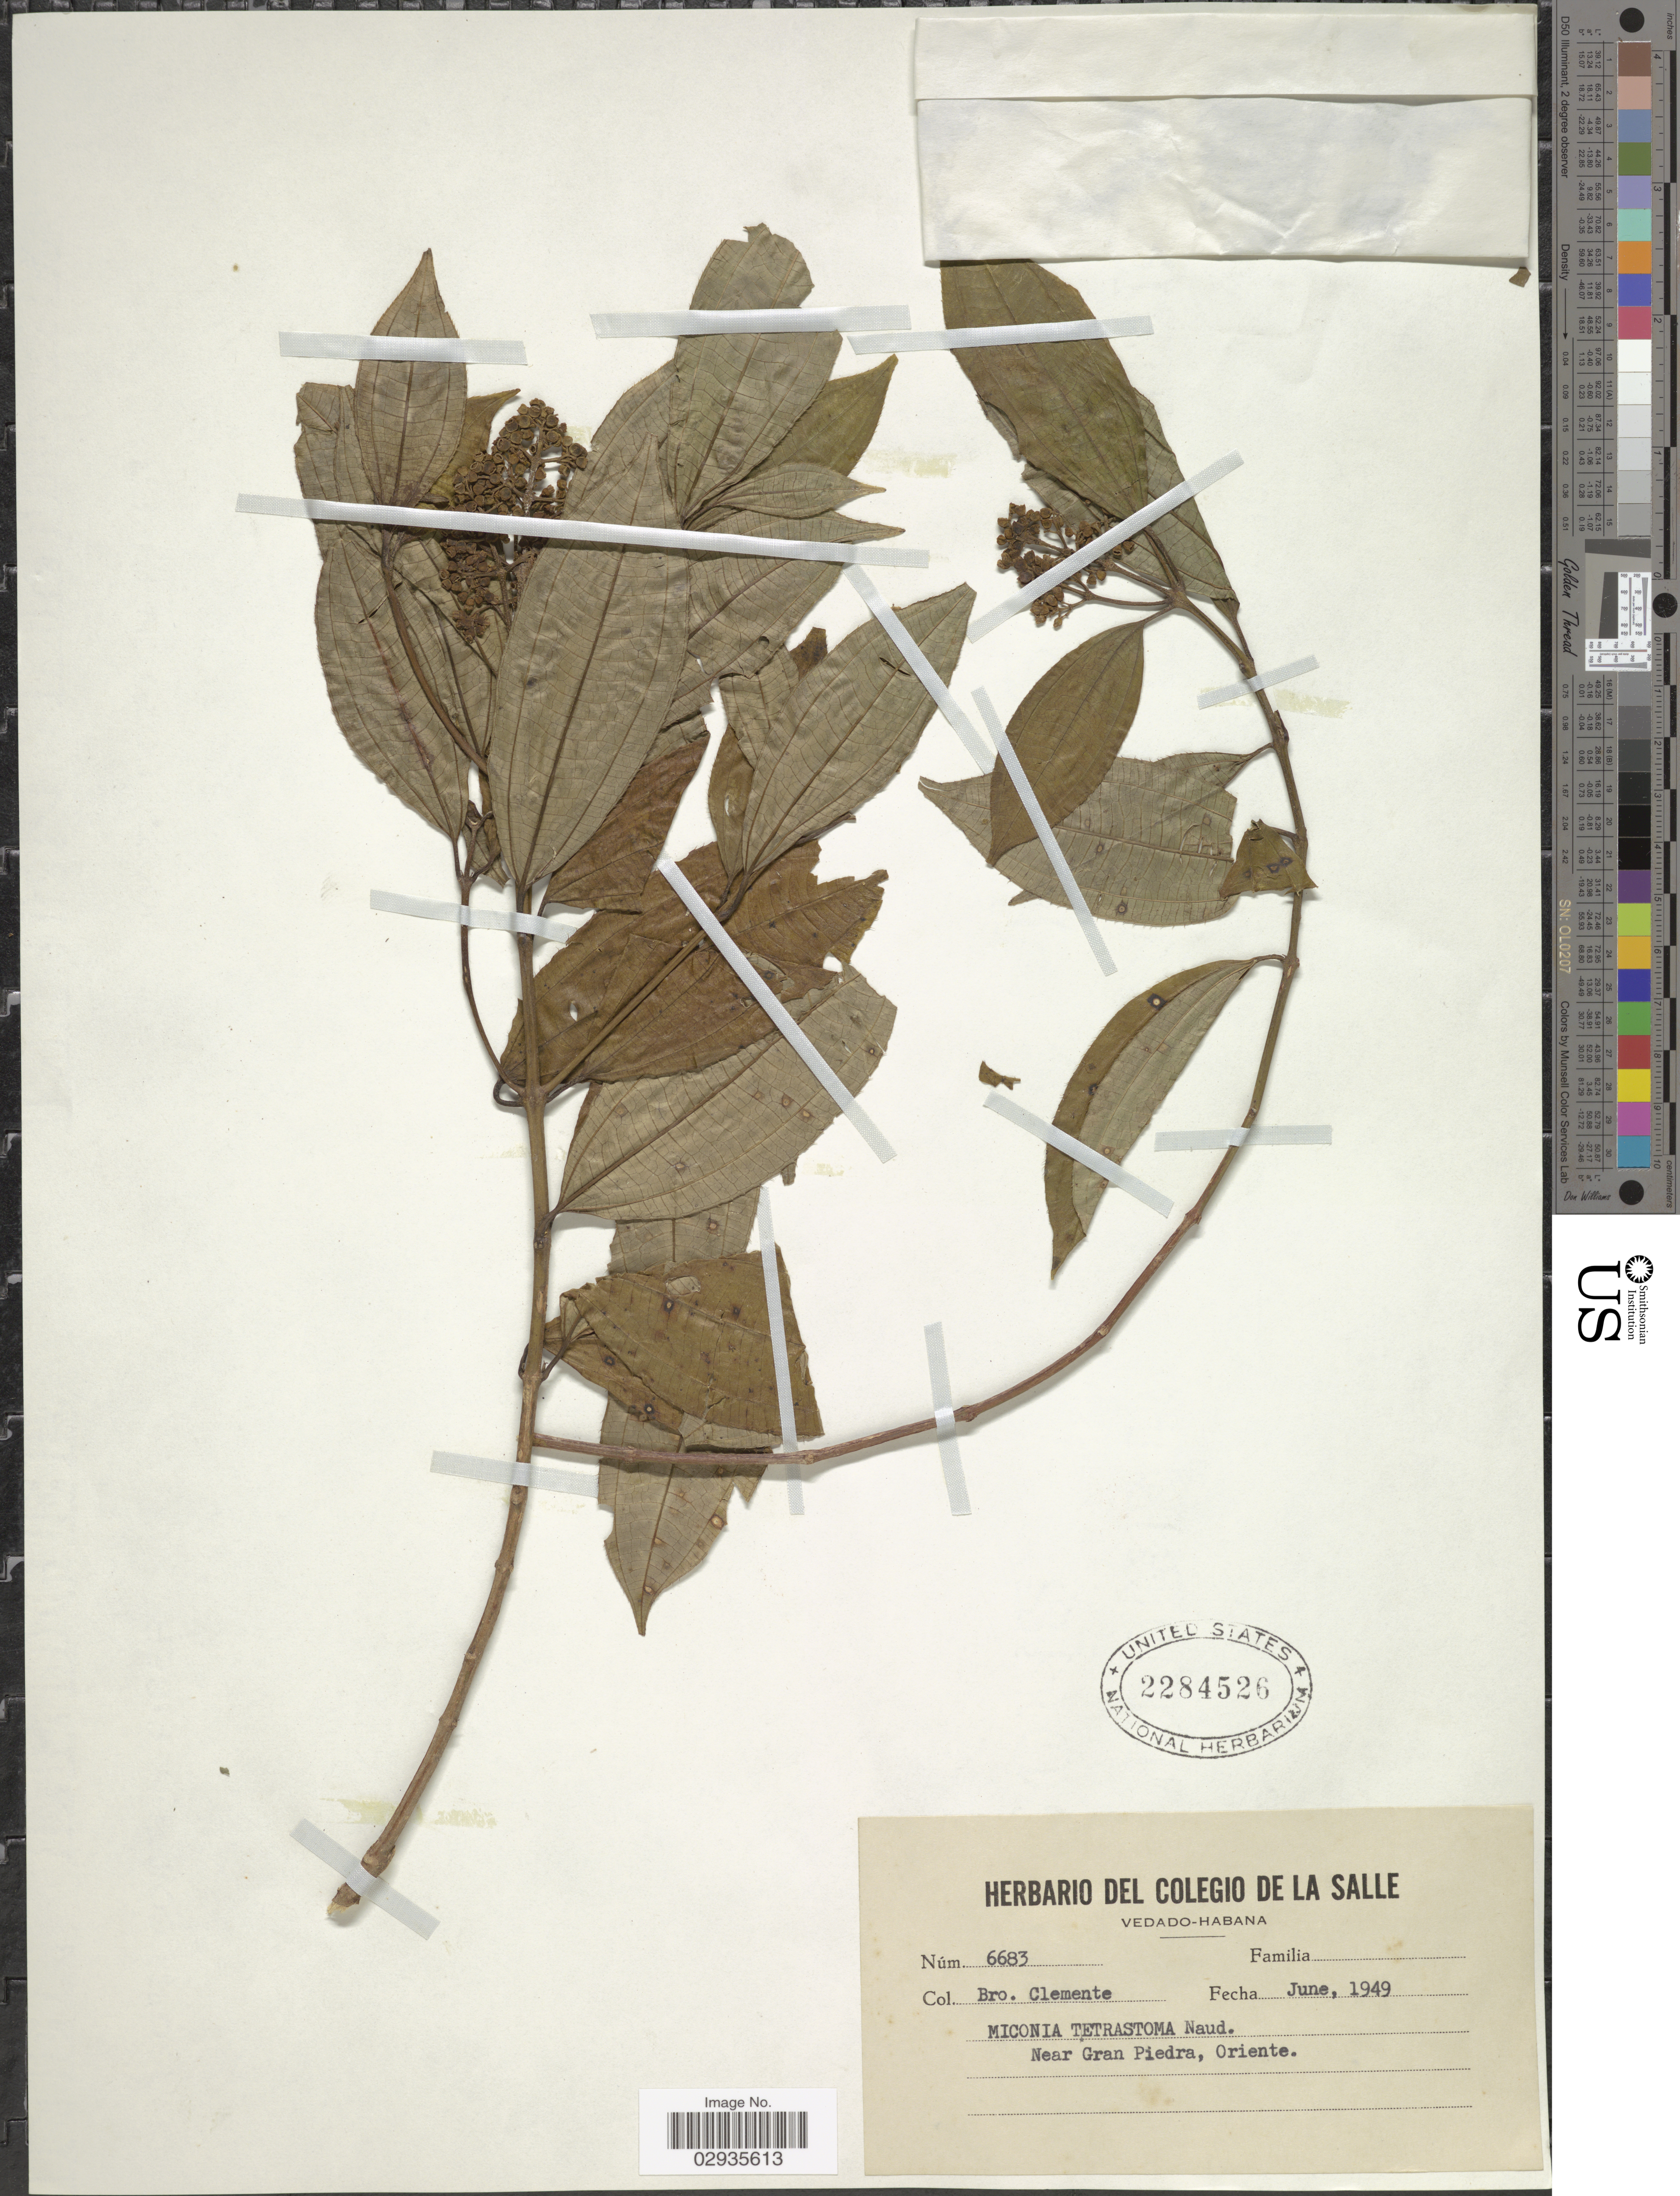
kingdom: Plantae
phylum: Tracheophyta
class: Magnoliopsida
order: Myrtales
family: Melastomataceae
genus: Miconia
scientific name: Miconia tetrastoma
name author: Naudin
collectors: Bro. Clemente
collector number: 6683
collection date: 1949-06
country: Cuba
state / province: Oriente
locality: Near Gran Piedra.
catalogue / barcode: US 2284526